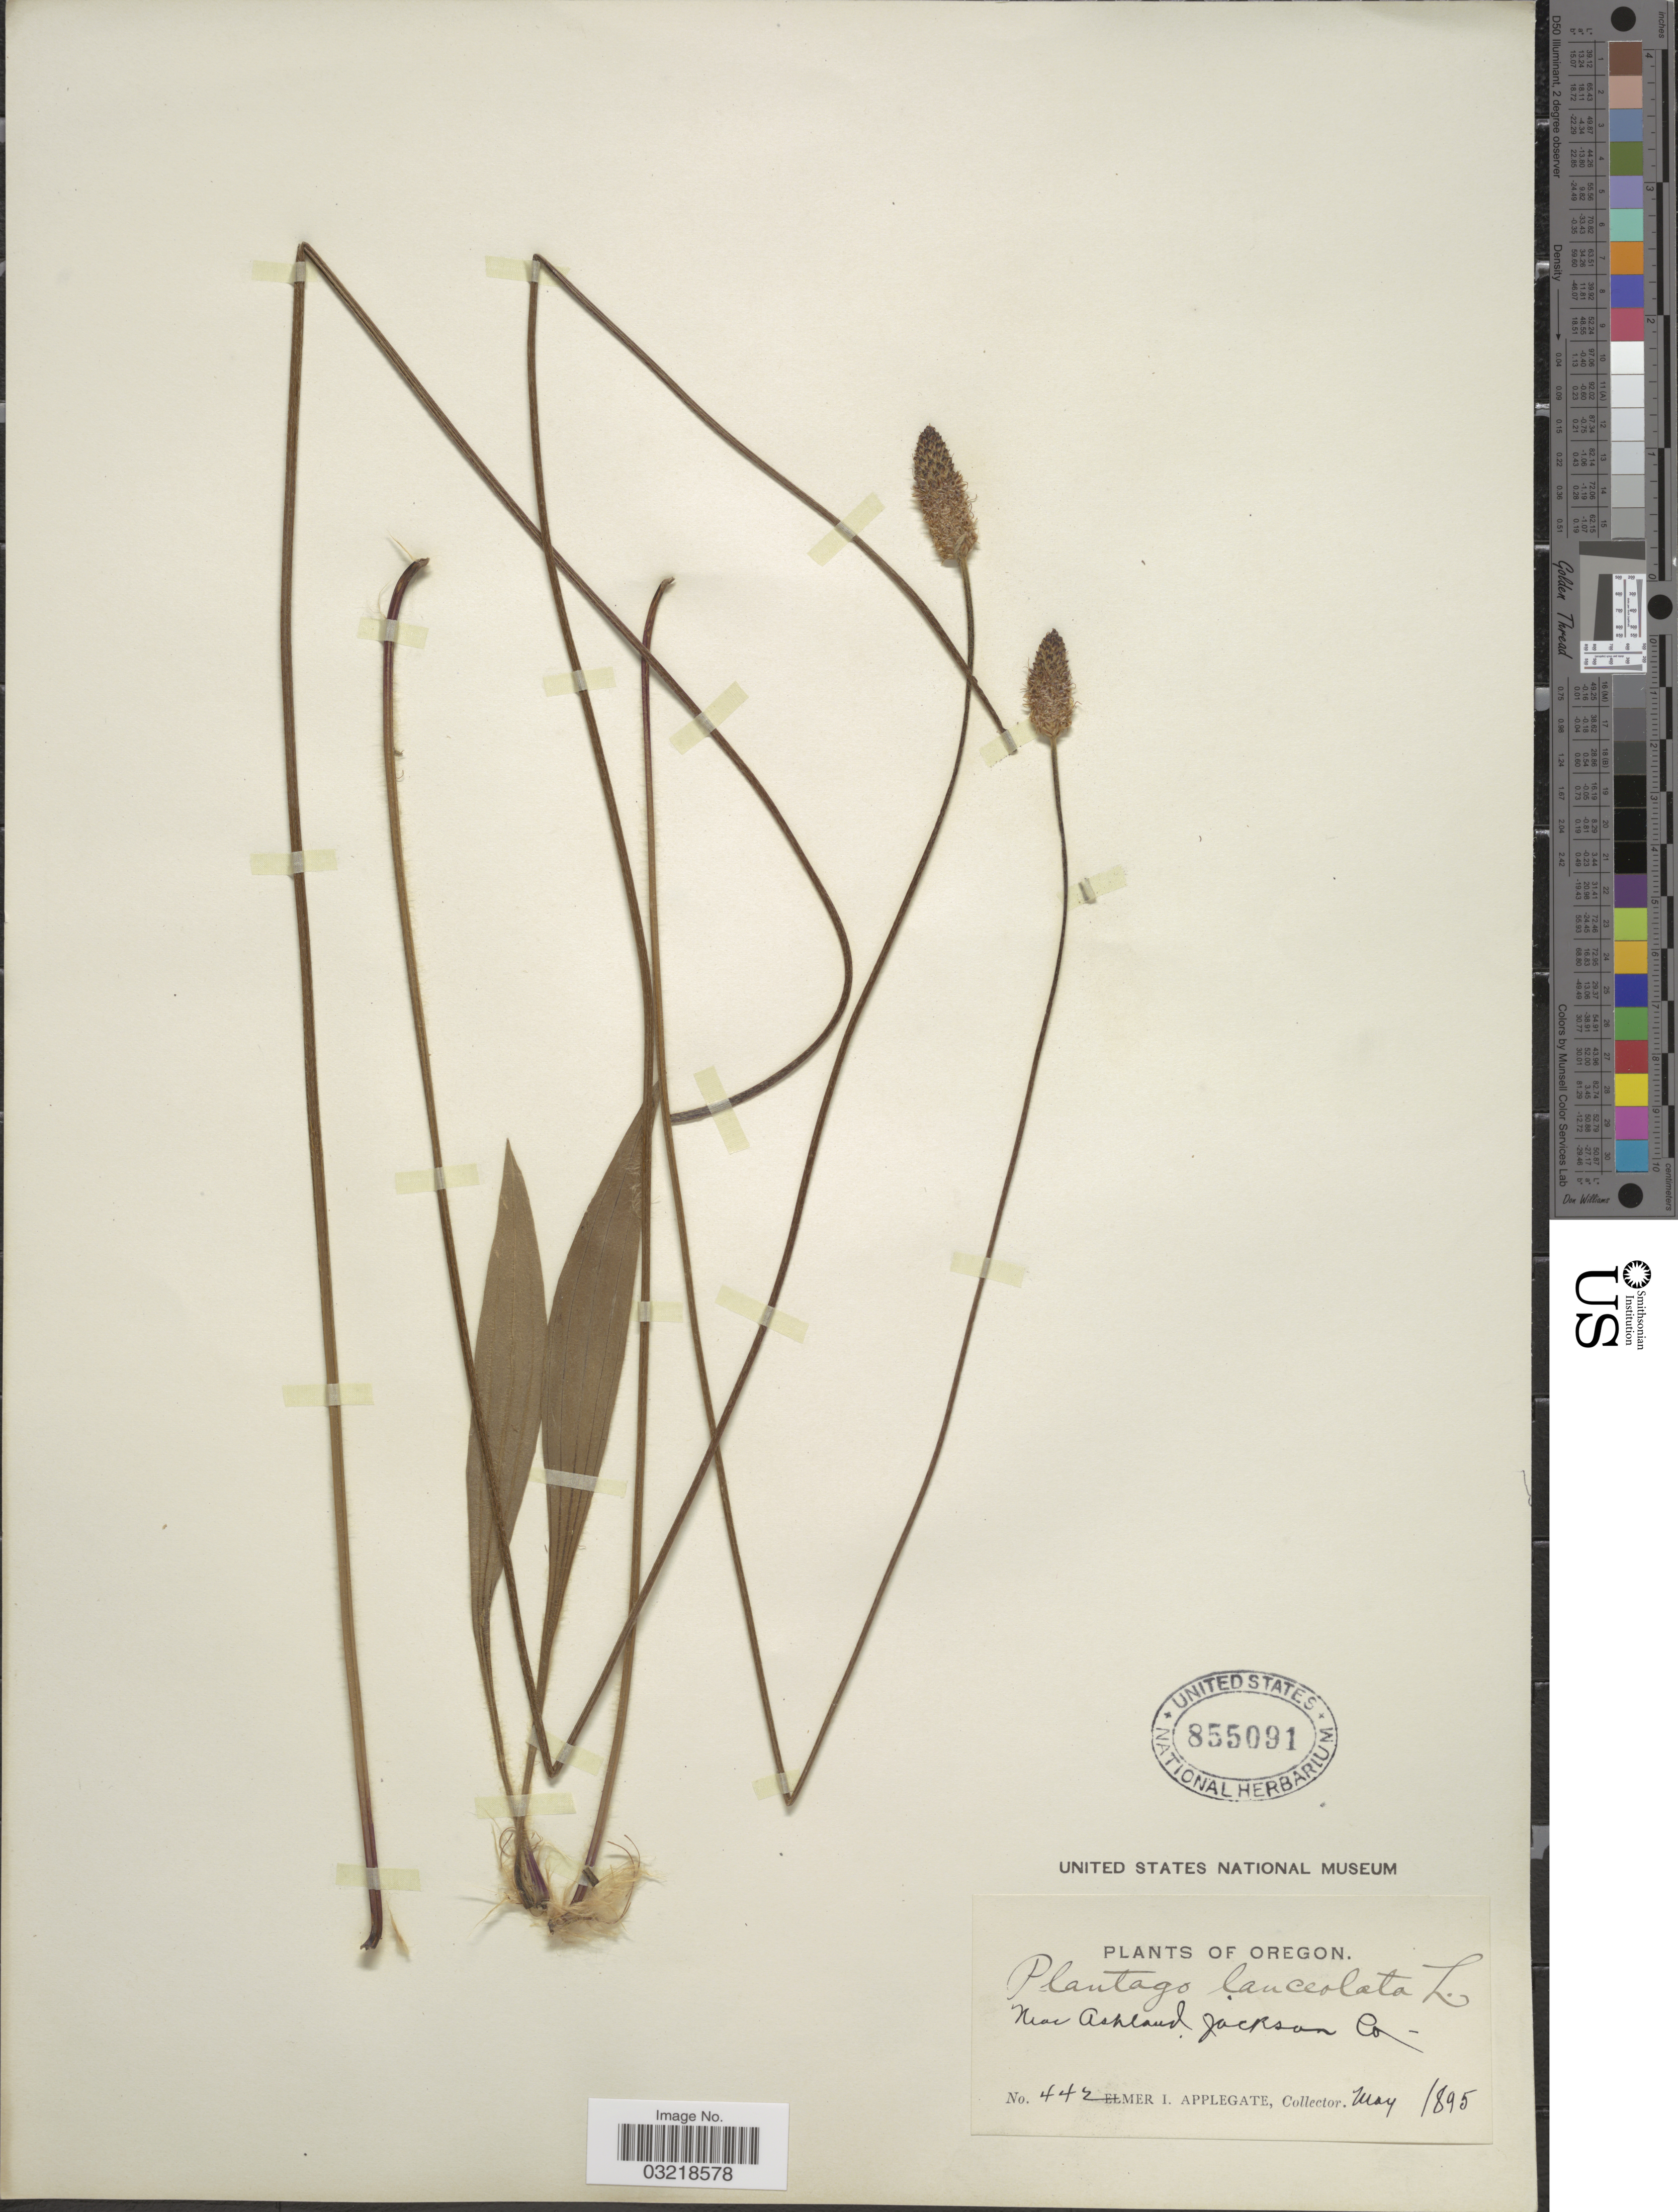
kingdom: Plantae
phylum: Tracheophyta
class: Magnoliopsida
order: Lamiales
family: Plantaginaceae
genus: Plantago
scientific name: Plantago lanceolata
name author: L.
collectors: E. I. Applegate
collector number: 442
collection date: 1895-05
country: United States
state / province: Oregon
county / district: Jackson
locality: Near Ashland, Jackson Co.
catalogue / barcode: US 855091